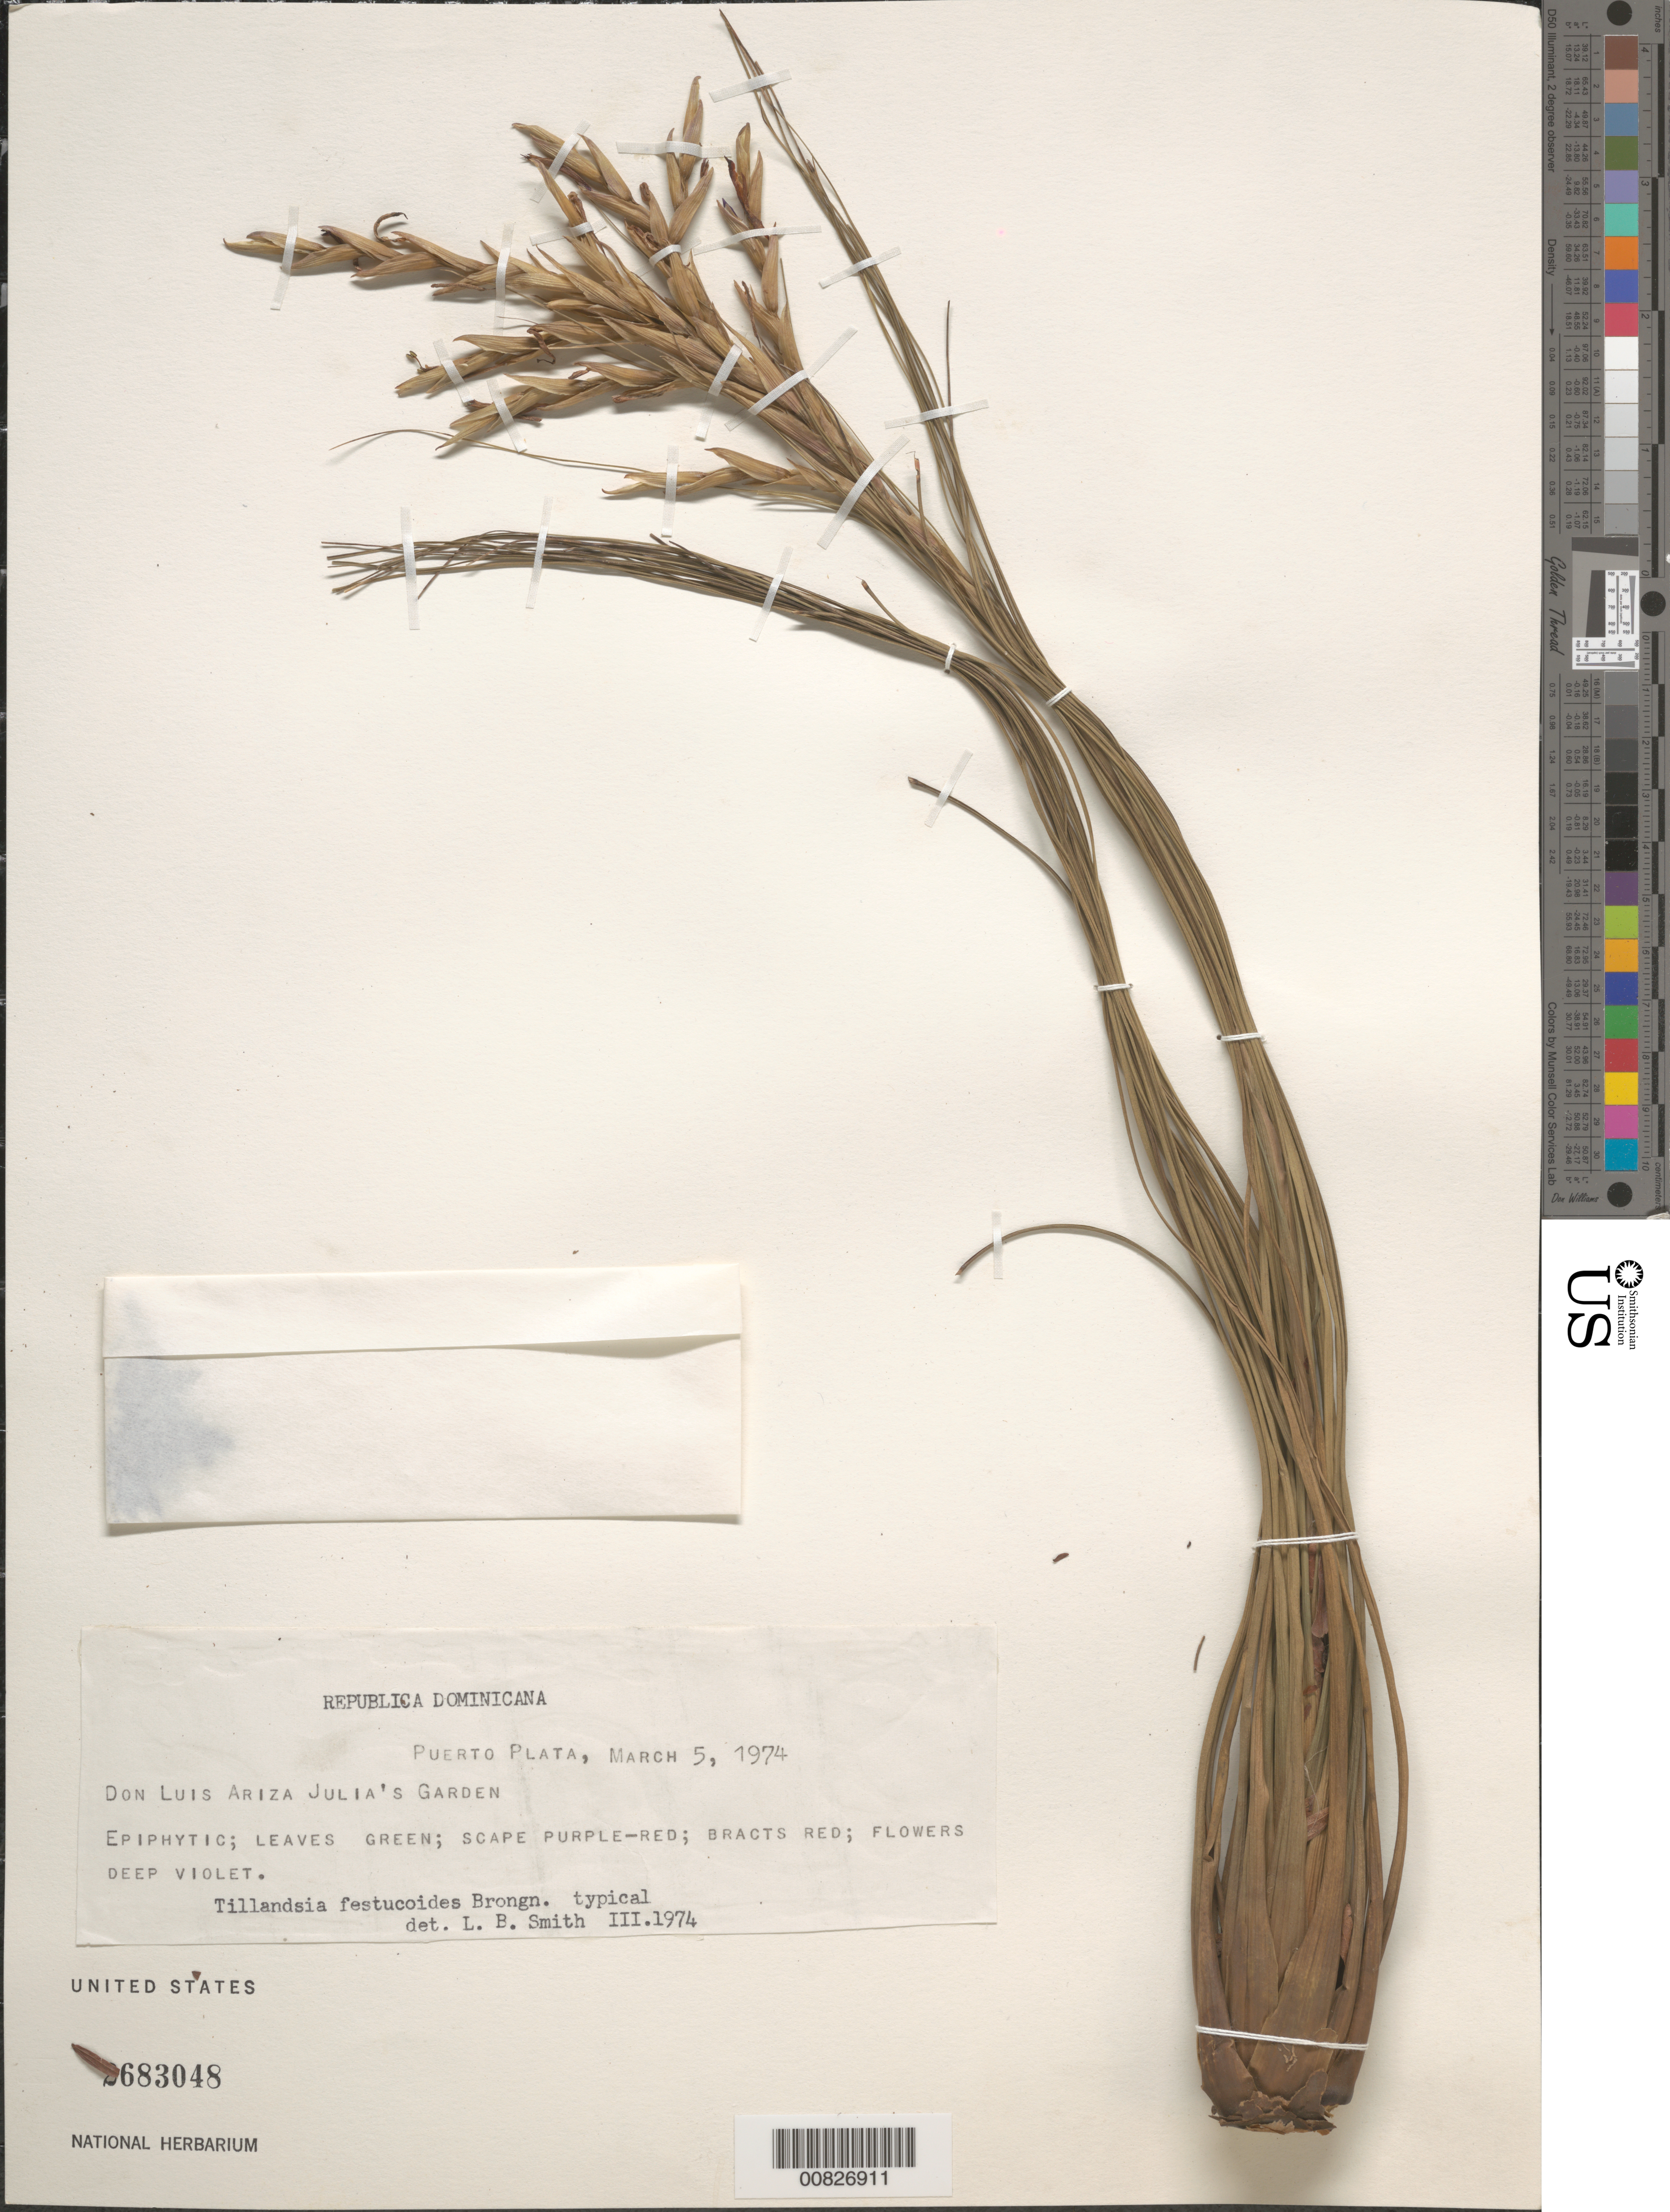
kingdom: Plantae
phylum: Tracheophyta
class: Liliopsida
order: Poales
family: Bromeliaceae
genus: Tillandsia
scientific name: Tillandsia festucoides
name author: Brongn. ex Mez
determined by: Smith, Lyman B., (US), NMNH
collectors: L. Ariza-Julia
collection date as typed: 05 Mar 1974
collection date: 1974-03-05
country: Dominican Republic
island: Hispaniola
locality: Puerto Plata. Don Luis Ariza Julia's Garden.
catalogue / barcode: US 2683048